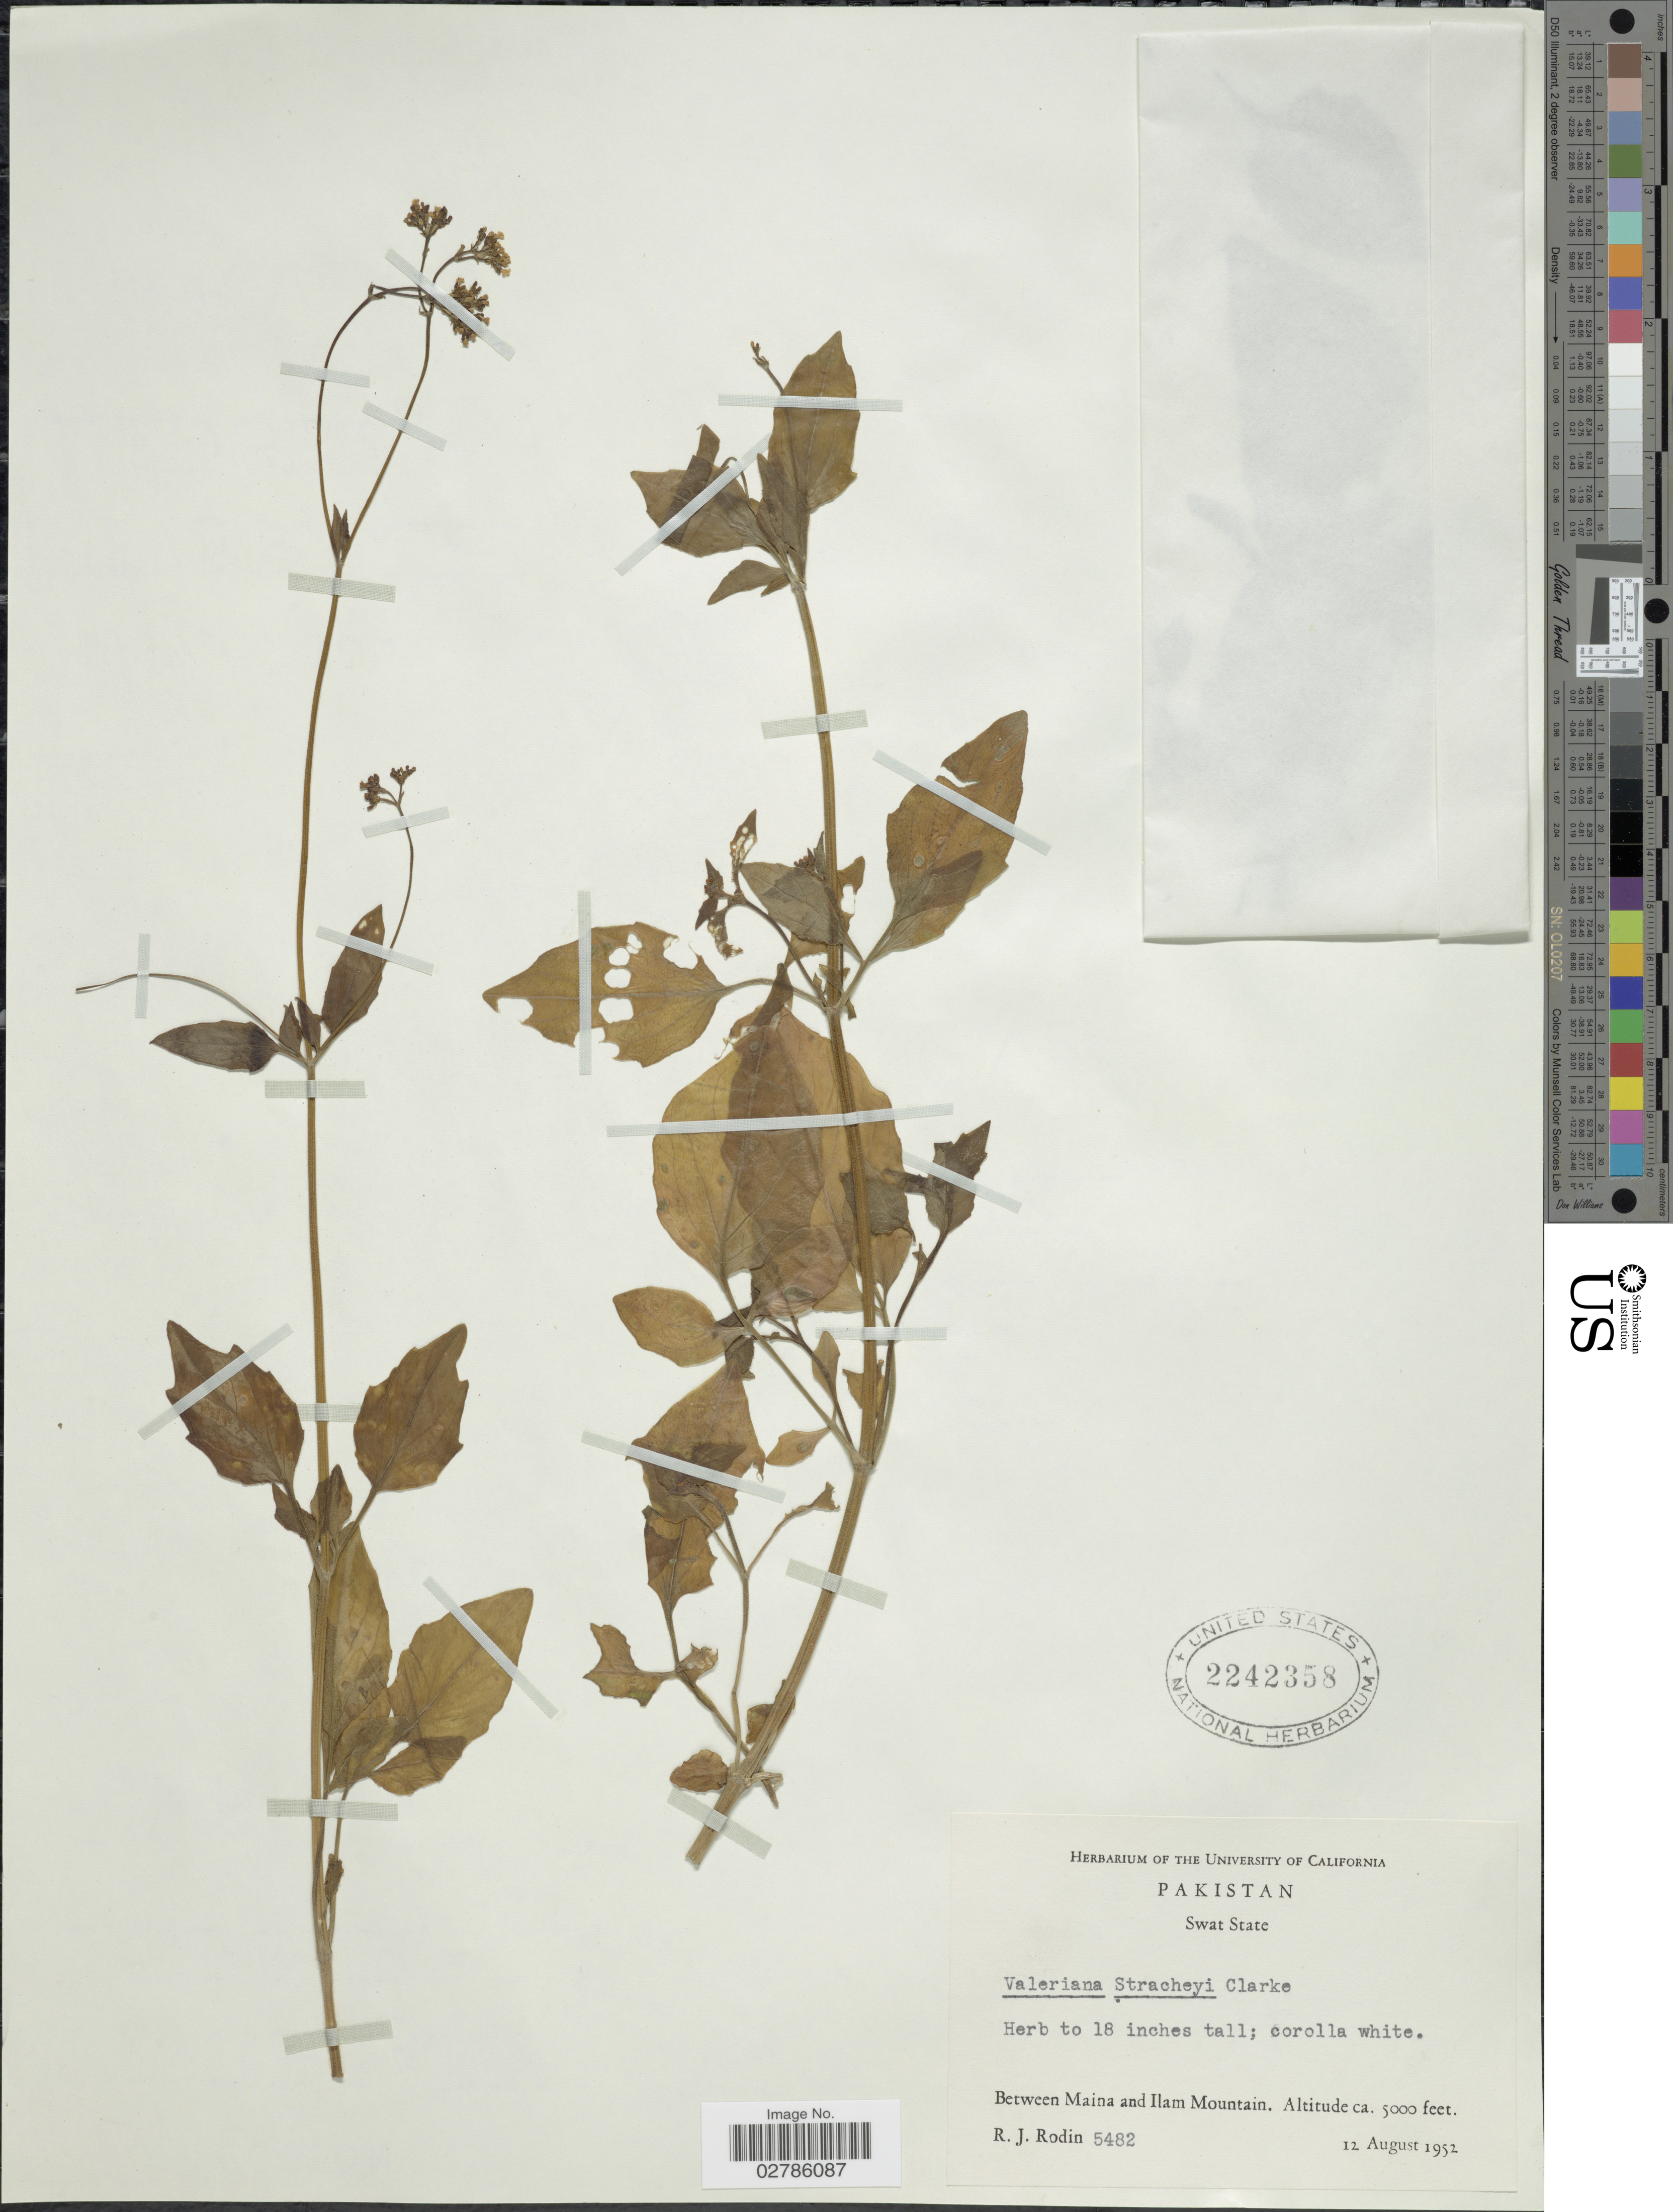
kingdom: Plantae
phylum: Tracheophyta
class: Magnoliopsida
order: Dipsacales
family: Caprifoliaceae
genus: Valeriana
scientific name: Valeriana stracheyi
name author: C.B. Clarke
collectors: R. J. Rodin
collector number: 5482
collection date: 1952-08-12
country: Pakistan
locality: Swat State. Between Maina and Ilam Mountain.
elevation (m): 1524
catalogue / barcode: US 2242358